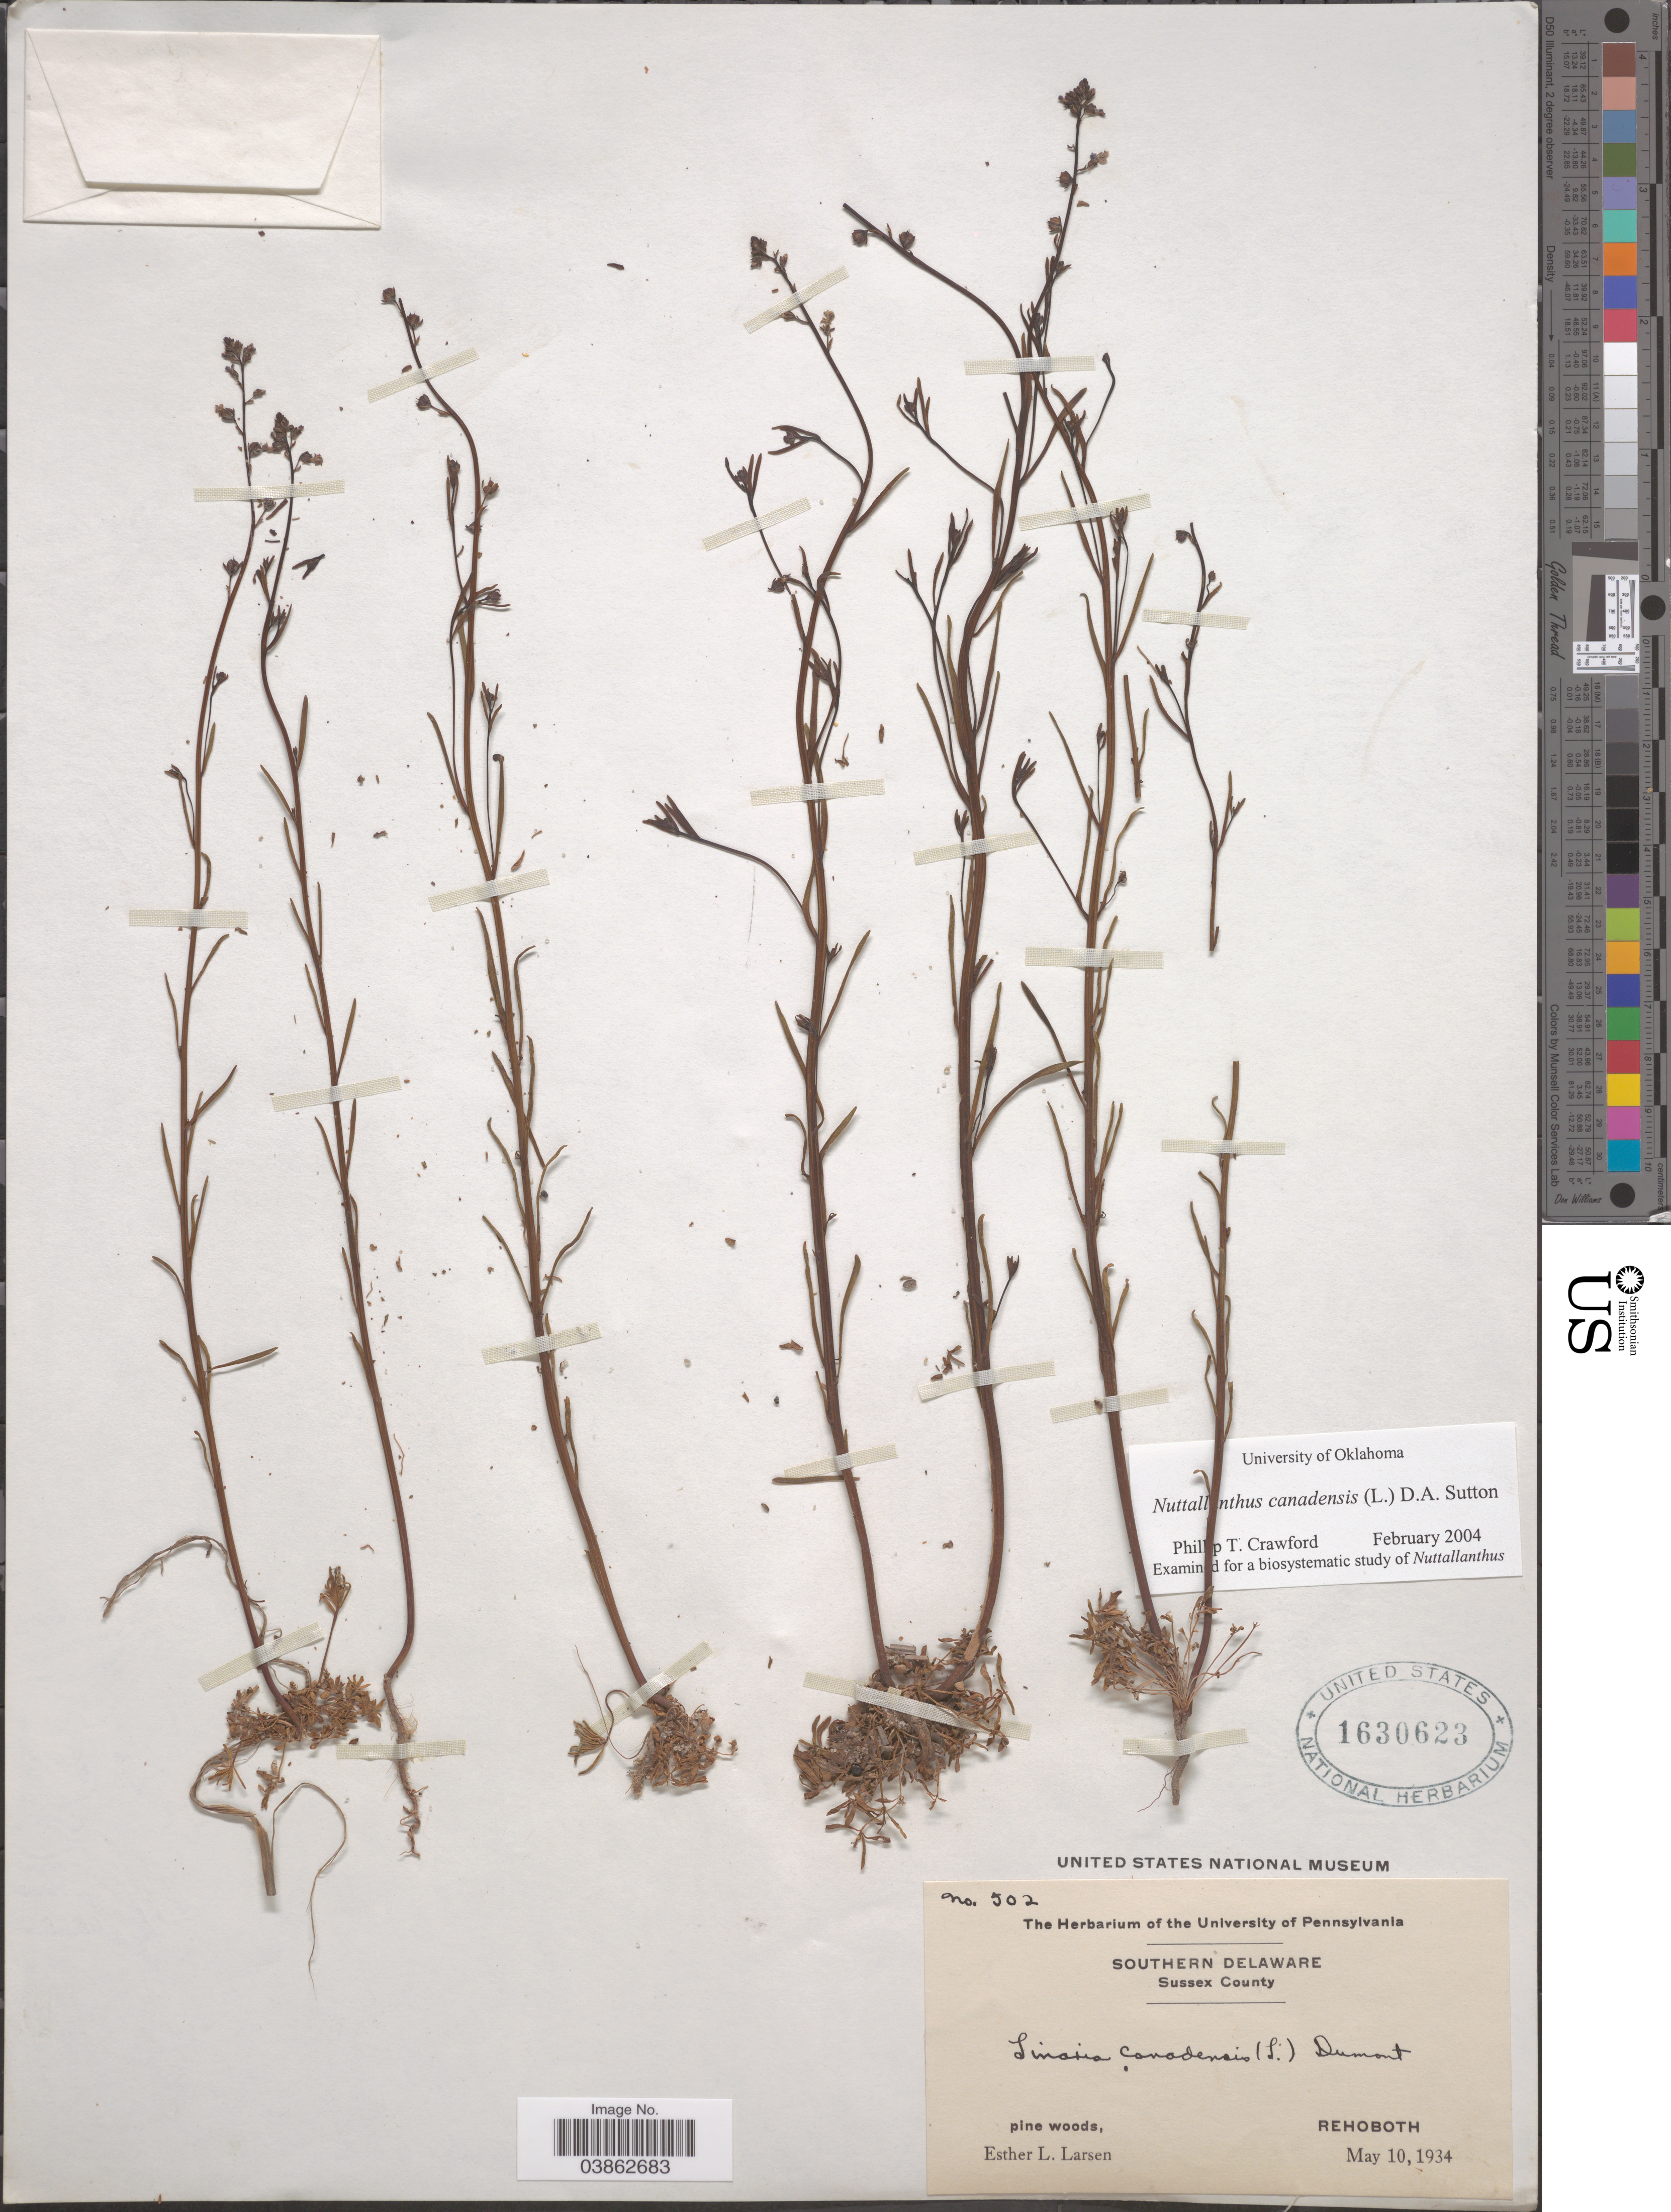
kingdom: Plantae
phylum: Tracheophyta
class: Magnoliopsida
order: Lamiales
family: Plantaginaceae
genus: Linaria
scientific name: Linaria canadensis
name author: (L.) Dum. Cours.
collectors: E. Larsen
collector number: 502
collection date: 1934-05-10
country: United States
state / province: Delaware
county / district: Sussex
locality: Southern Delaware. Sussex County. Rehoboth.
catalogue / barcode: US 1630623